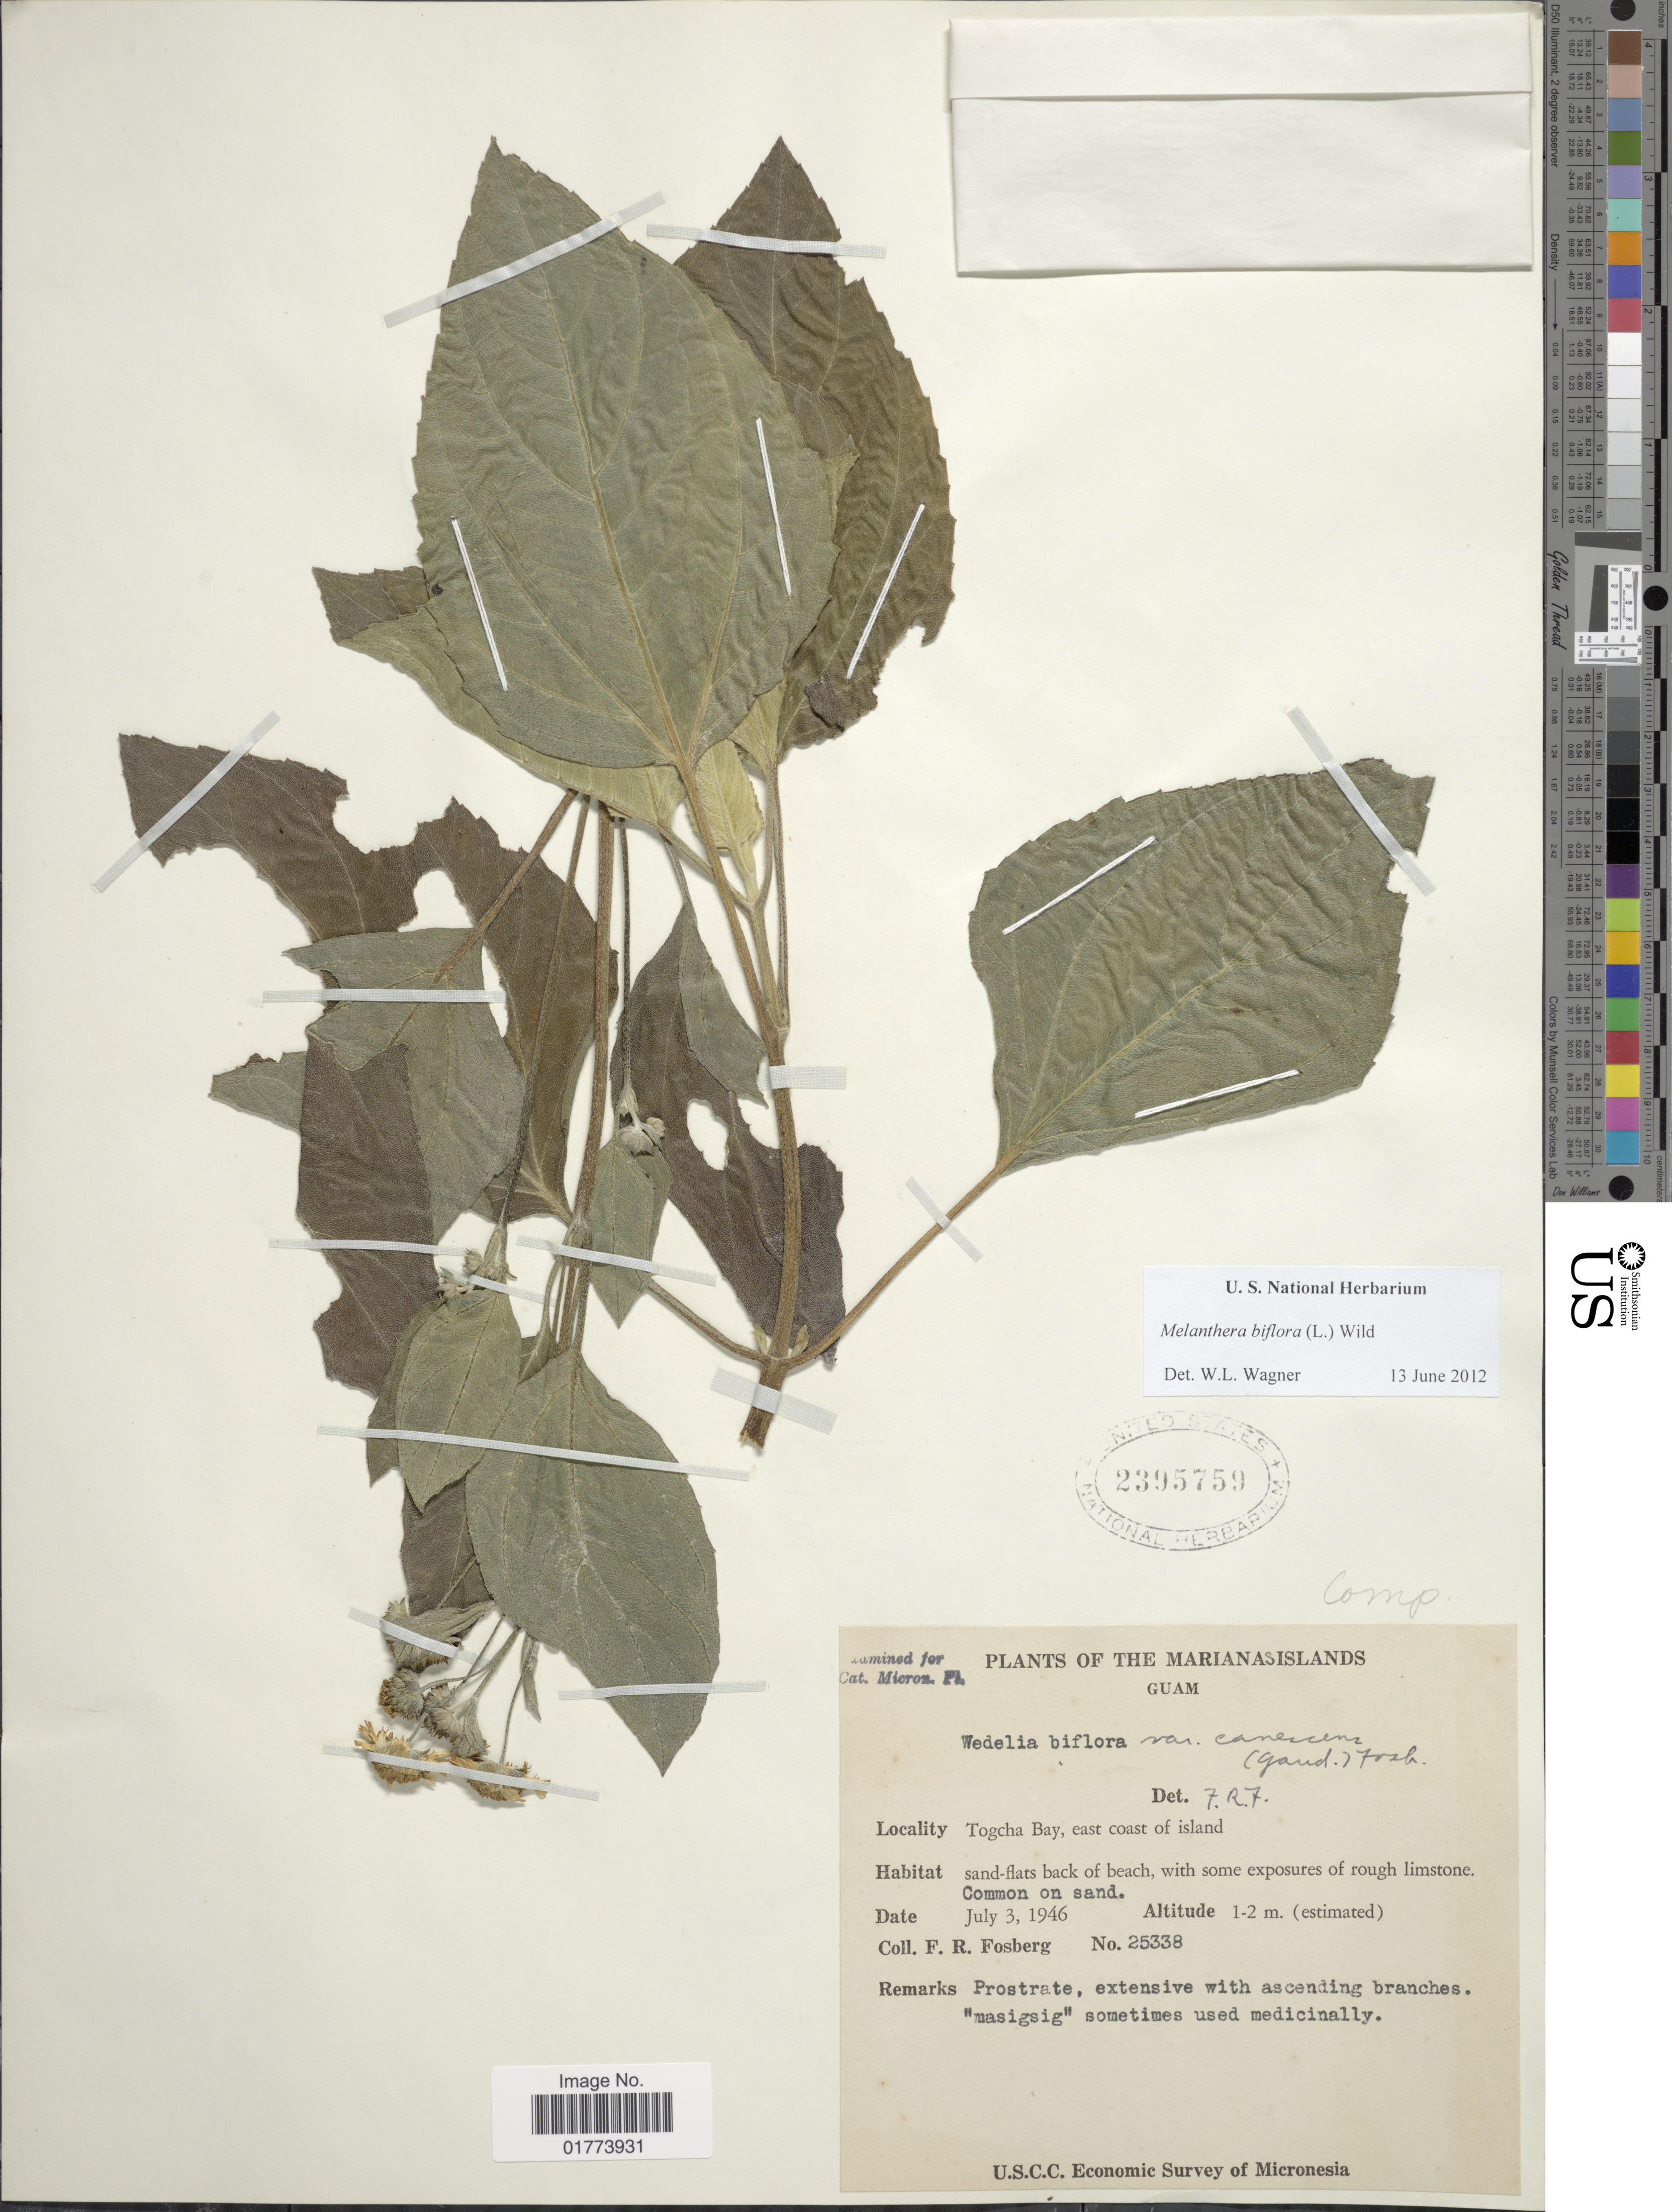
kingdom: Plantae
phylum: Tracheophyta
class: Magnoliopsida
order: Asterales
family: Asteraceae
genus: Wollastonia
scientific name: Wollastonia uniflora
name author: (Willd.) Orchard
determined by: Wagner, W. L., (BOT), Smithsonian Institution - National Museum of Natural History (UNITED STATES)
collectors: F. R. Fosberg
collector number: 25338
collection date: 1946-07-03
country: Guam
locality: Marianas Islands, Togcha Bay, east coast of Island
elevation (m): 1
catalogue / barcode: US 2395759